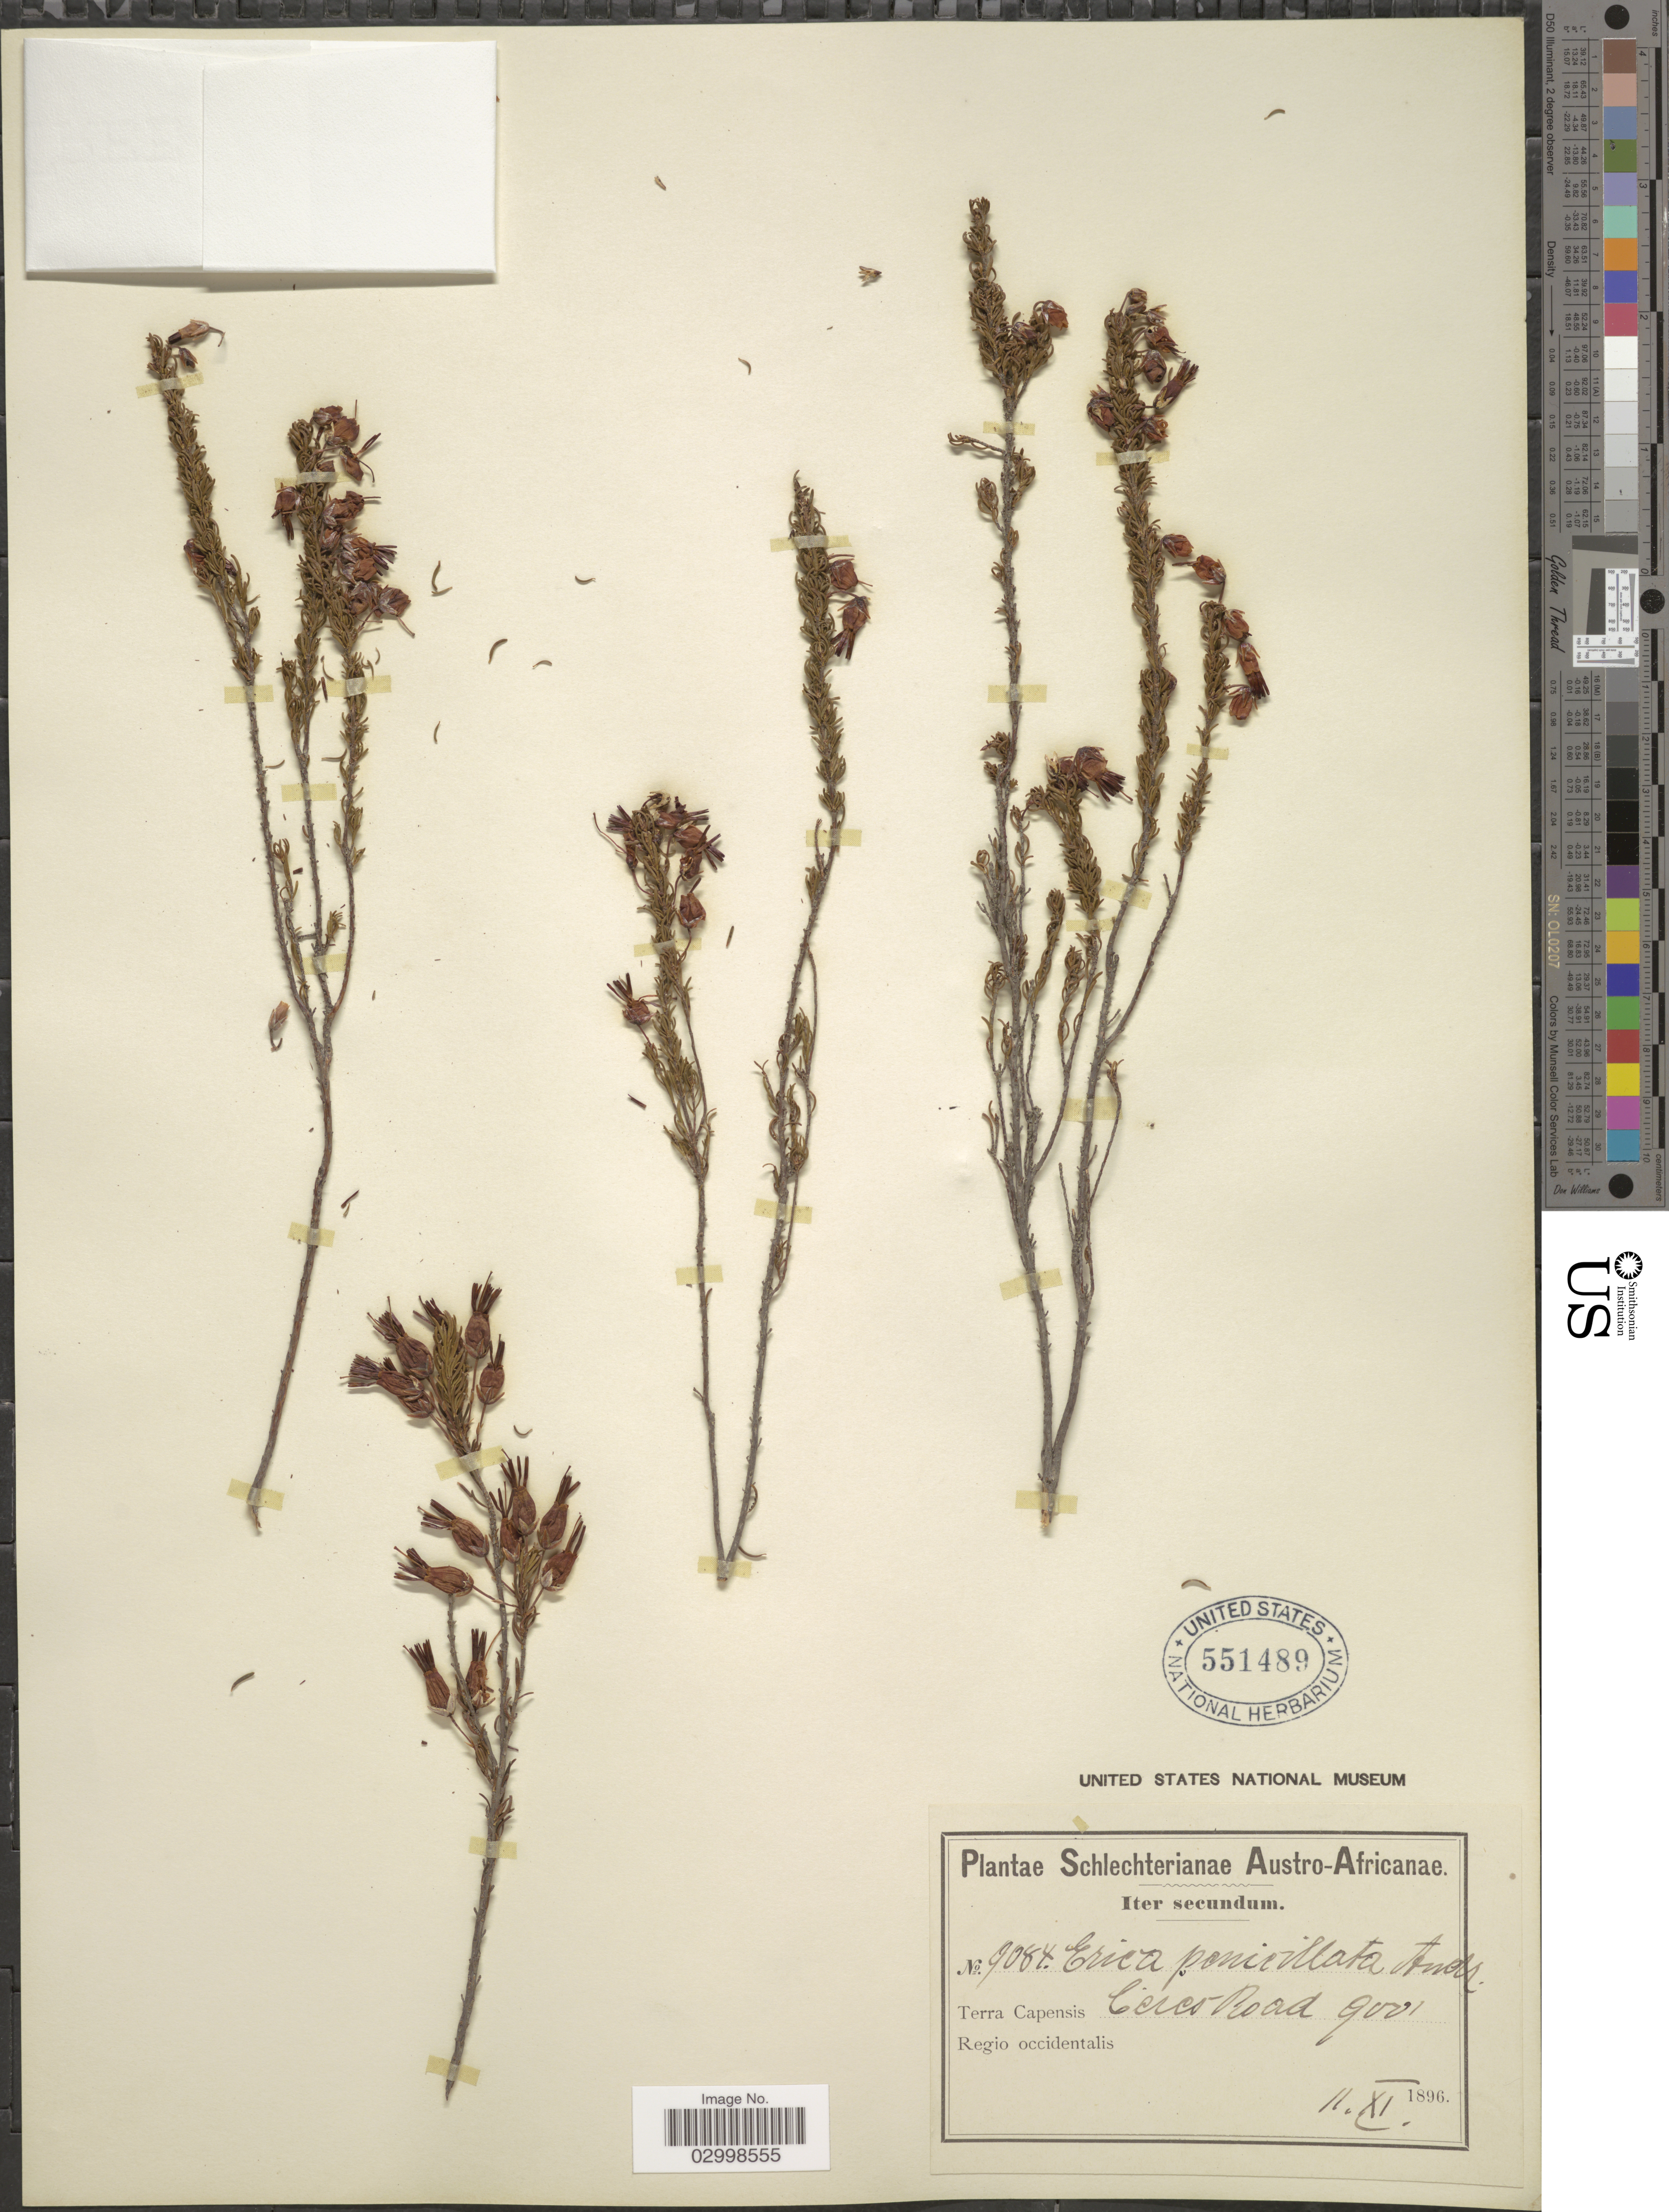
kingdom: Plantae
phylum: Tracheophyta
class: Magnoliopsida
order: Ericales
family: Ericaceae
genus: Erica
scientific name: Erica penicillata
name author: Andrews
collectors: Schlechter, --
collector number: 9084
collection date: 1896-11-11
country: South Africa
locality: Austro-Africanae, Terra Capensis, Regio occidentalis. Ceres Road.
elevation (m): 274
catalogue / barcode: US 551489